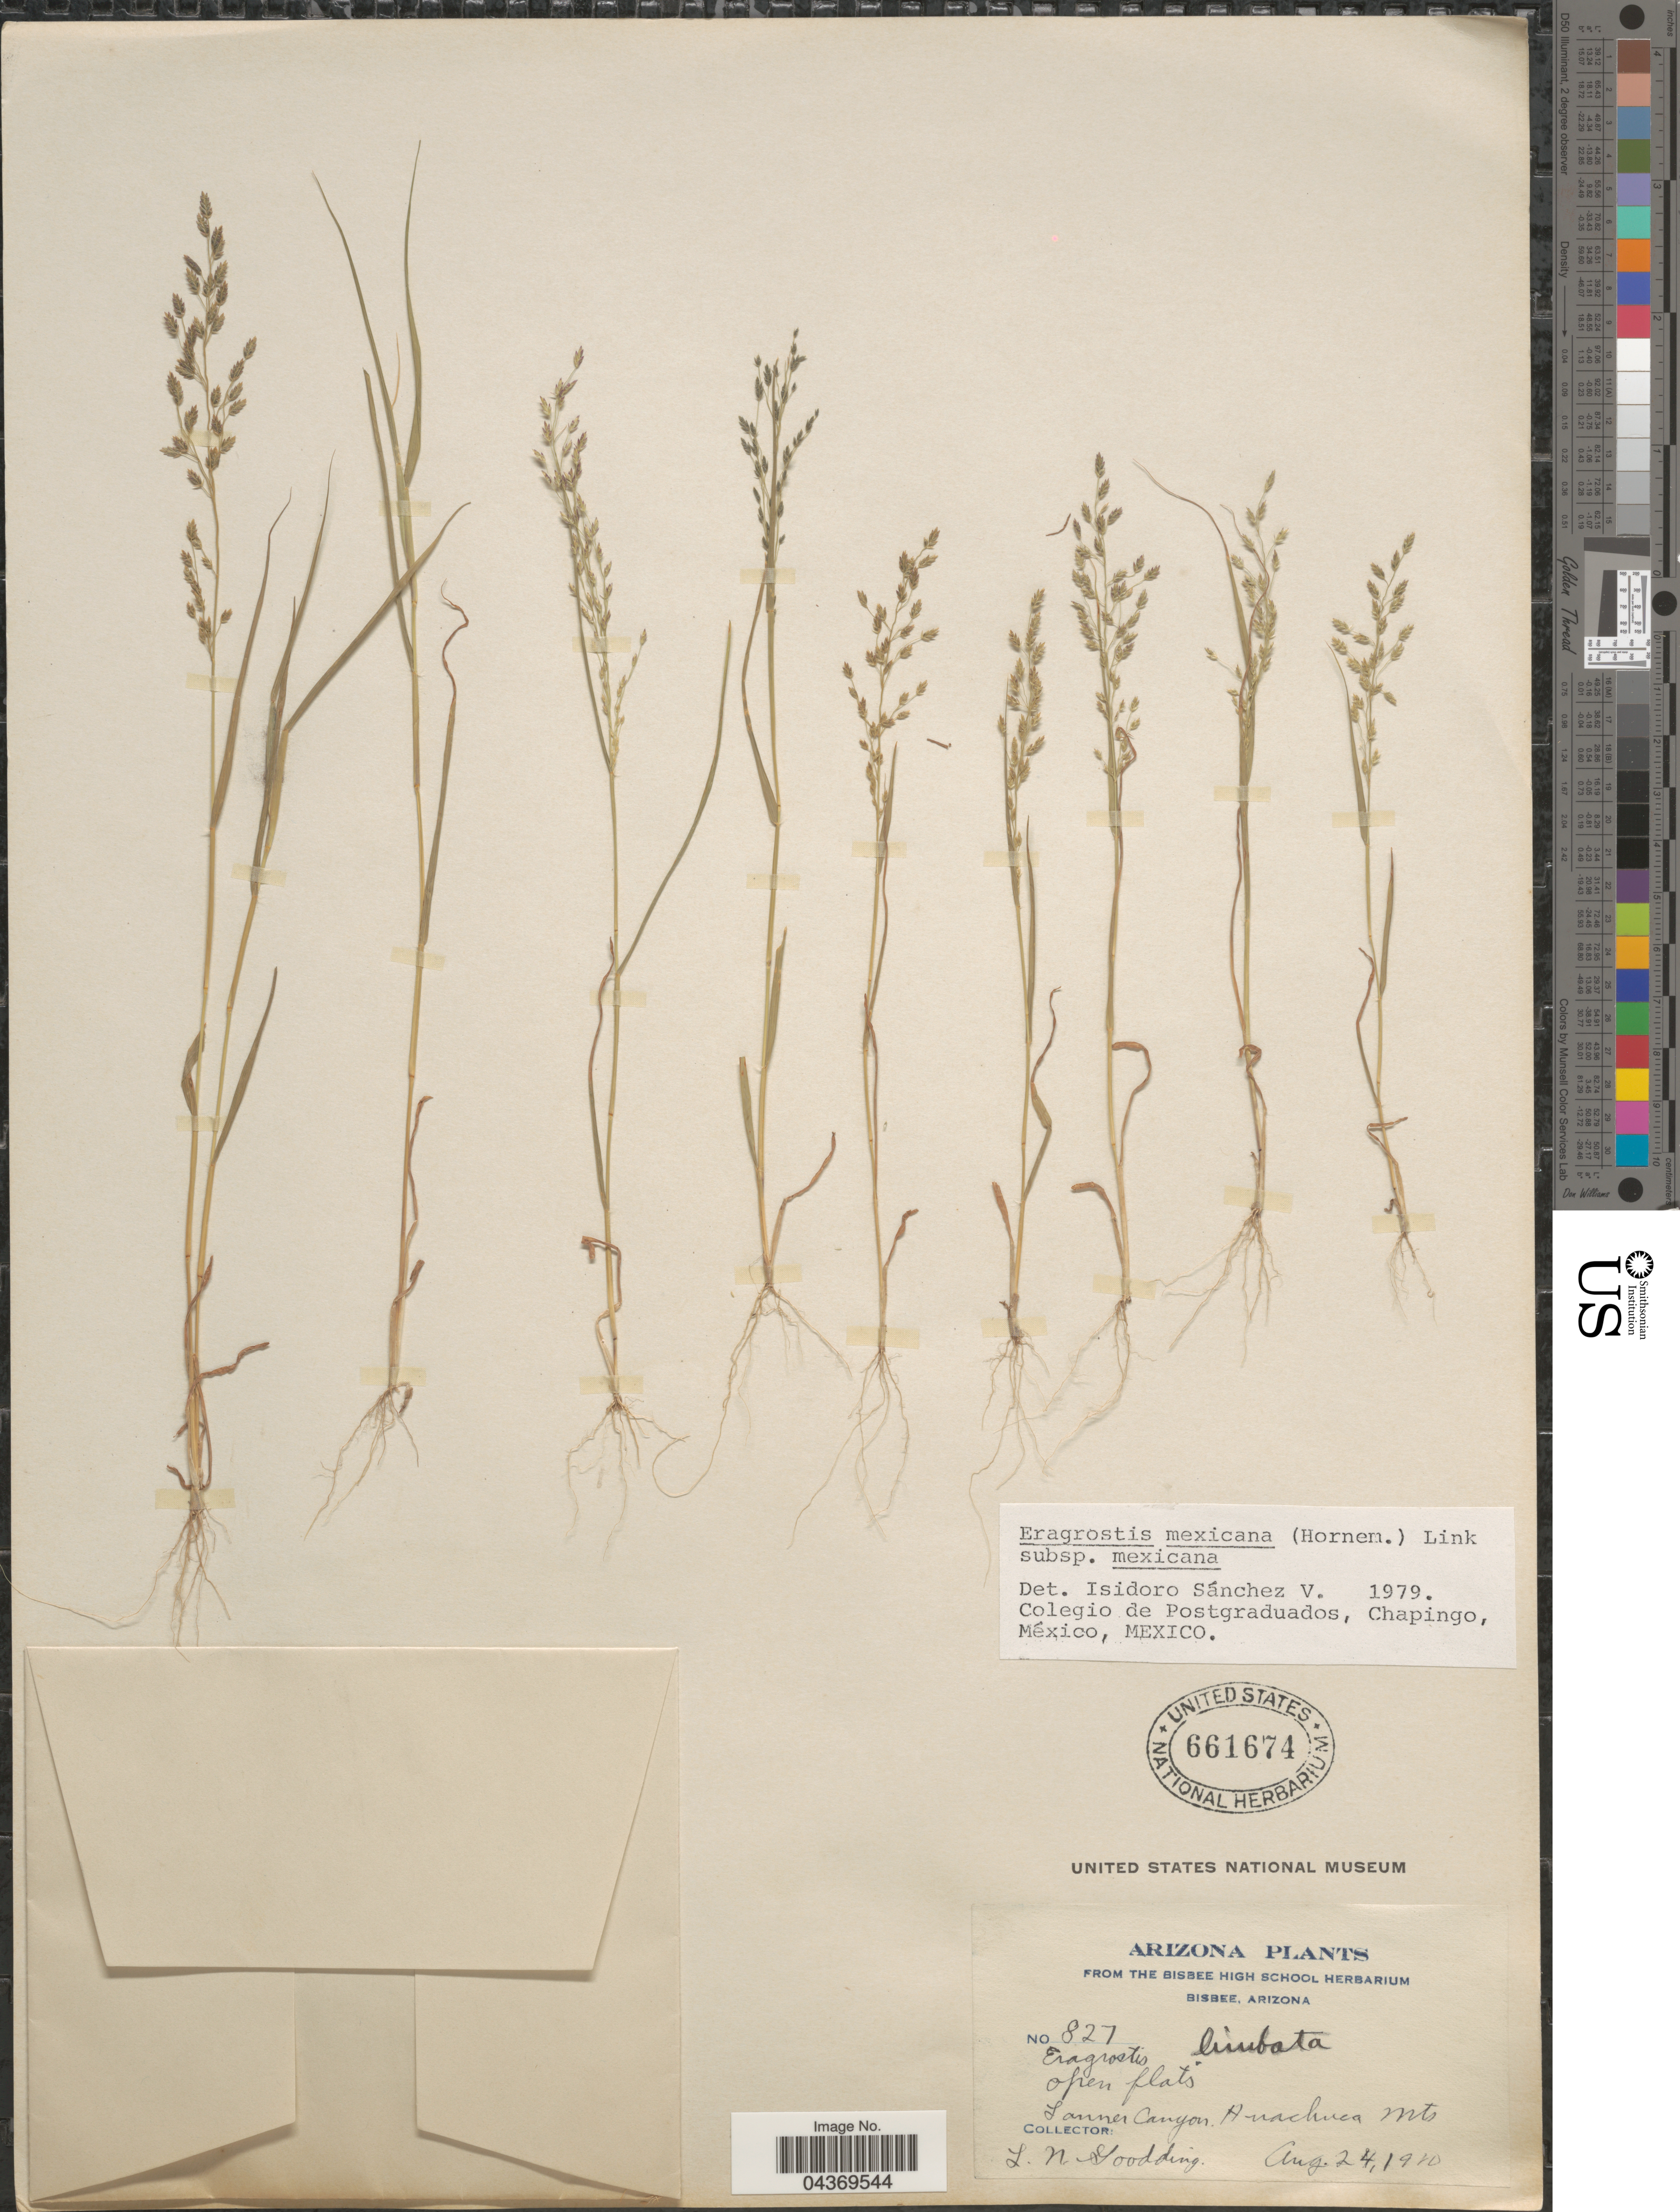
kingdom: Plantae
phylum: Tracheophyta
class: Liliopsida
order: Poales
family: Poaceae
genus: Eragrostis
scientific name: Eragrostis mexicana subsp. mexicana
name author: (Hornem.) Link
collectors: L. N. Goodding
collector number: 827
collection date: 1910-08-24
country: United States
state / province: Arizona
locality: Tanner Canyon. Huachuca Mts.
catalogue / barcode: US 661674